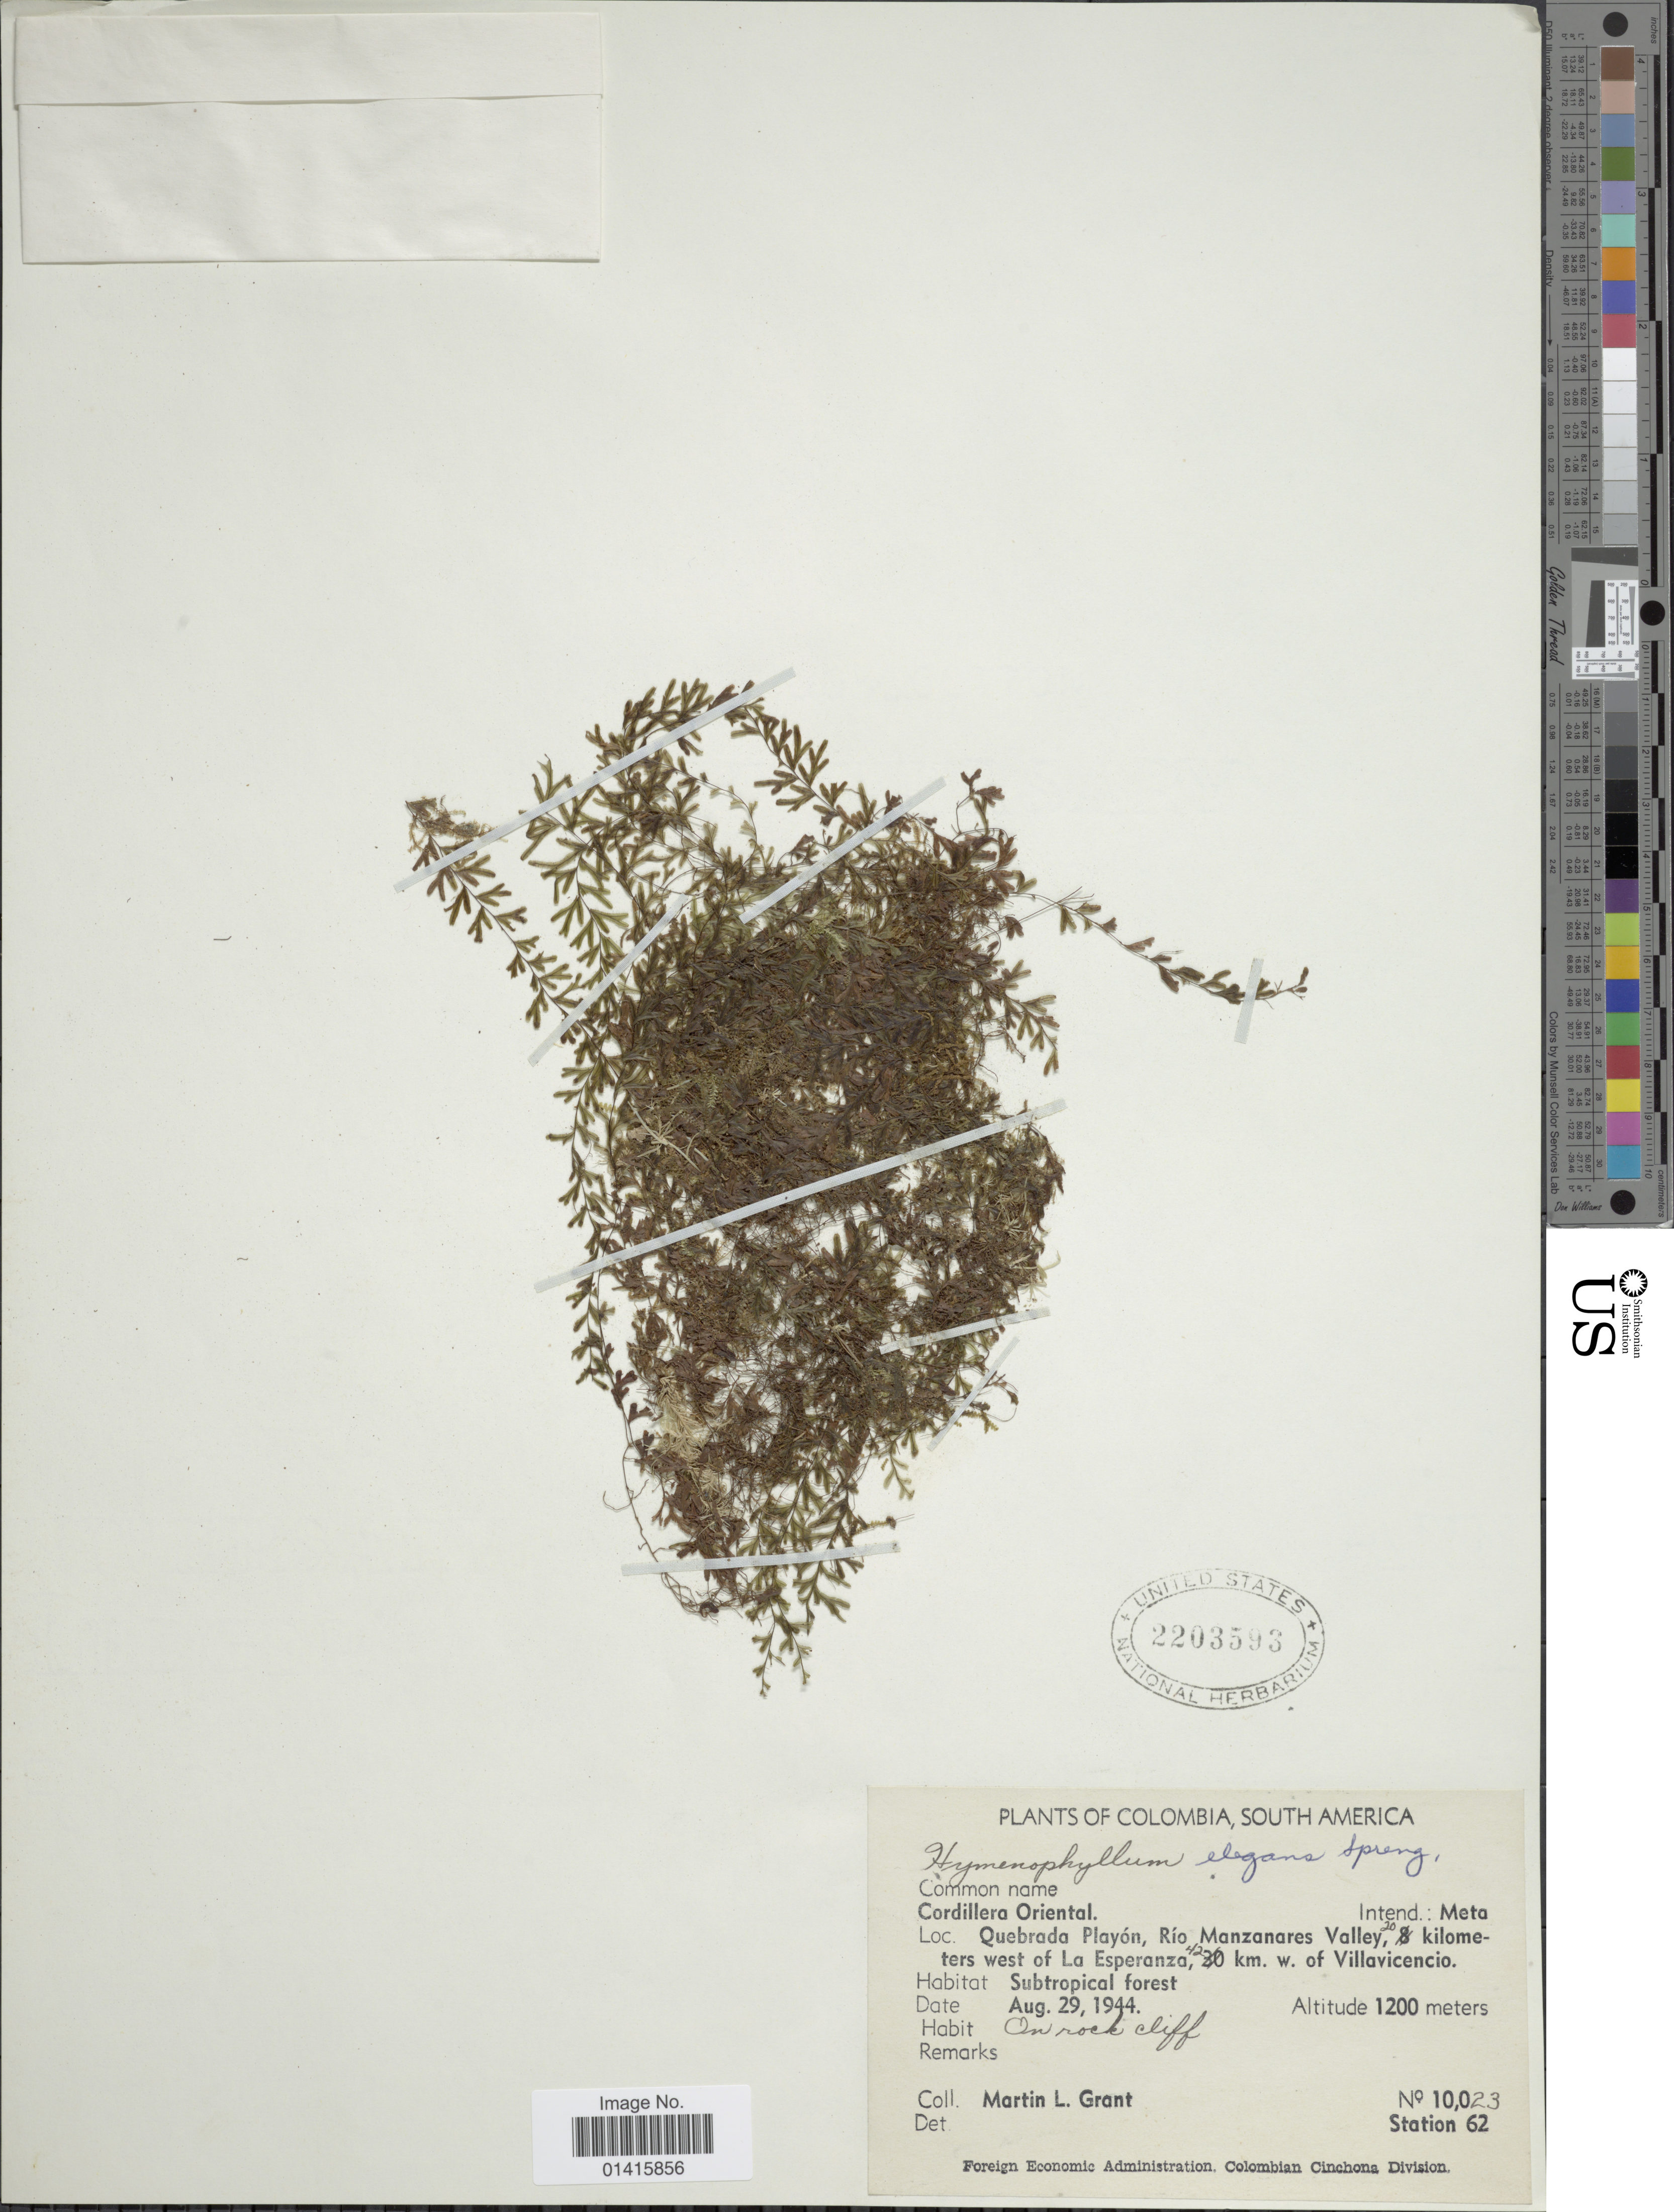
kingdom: Plantae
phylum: Tracheophyta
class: Polypodiopsida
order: Hymenophyllales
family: Hymenophyllaceae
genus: Hymenophyllum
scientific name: Hymenophyllum elegans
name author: Spreng.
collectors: M. L. Grant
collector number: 10023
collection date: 1944-08-29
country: Colombia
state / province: Meta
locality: Cordillera Oriental, Meta, Quebrada Playón, Rio Manzanares Valley, 20kilometers west of La Esperanza, 42 km W. of Villavicencio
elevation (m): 1200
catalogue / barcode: US 2203593